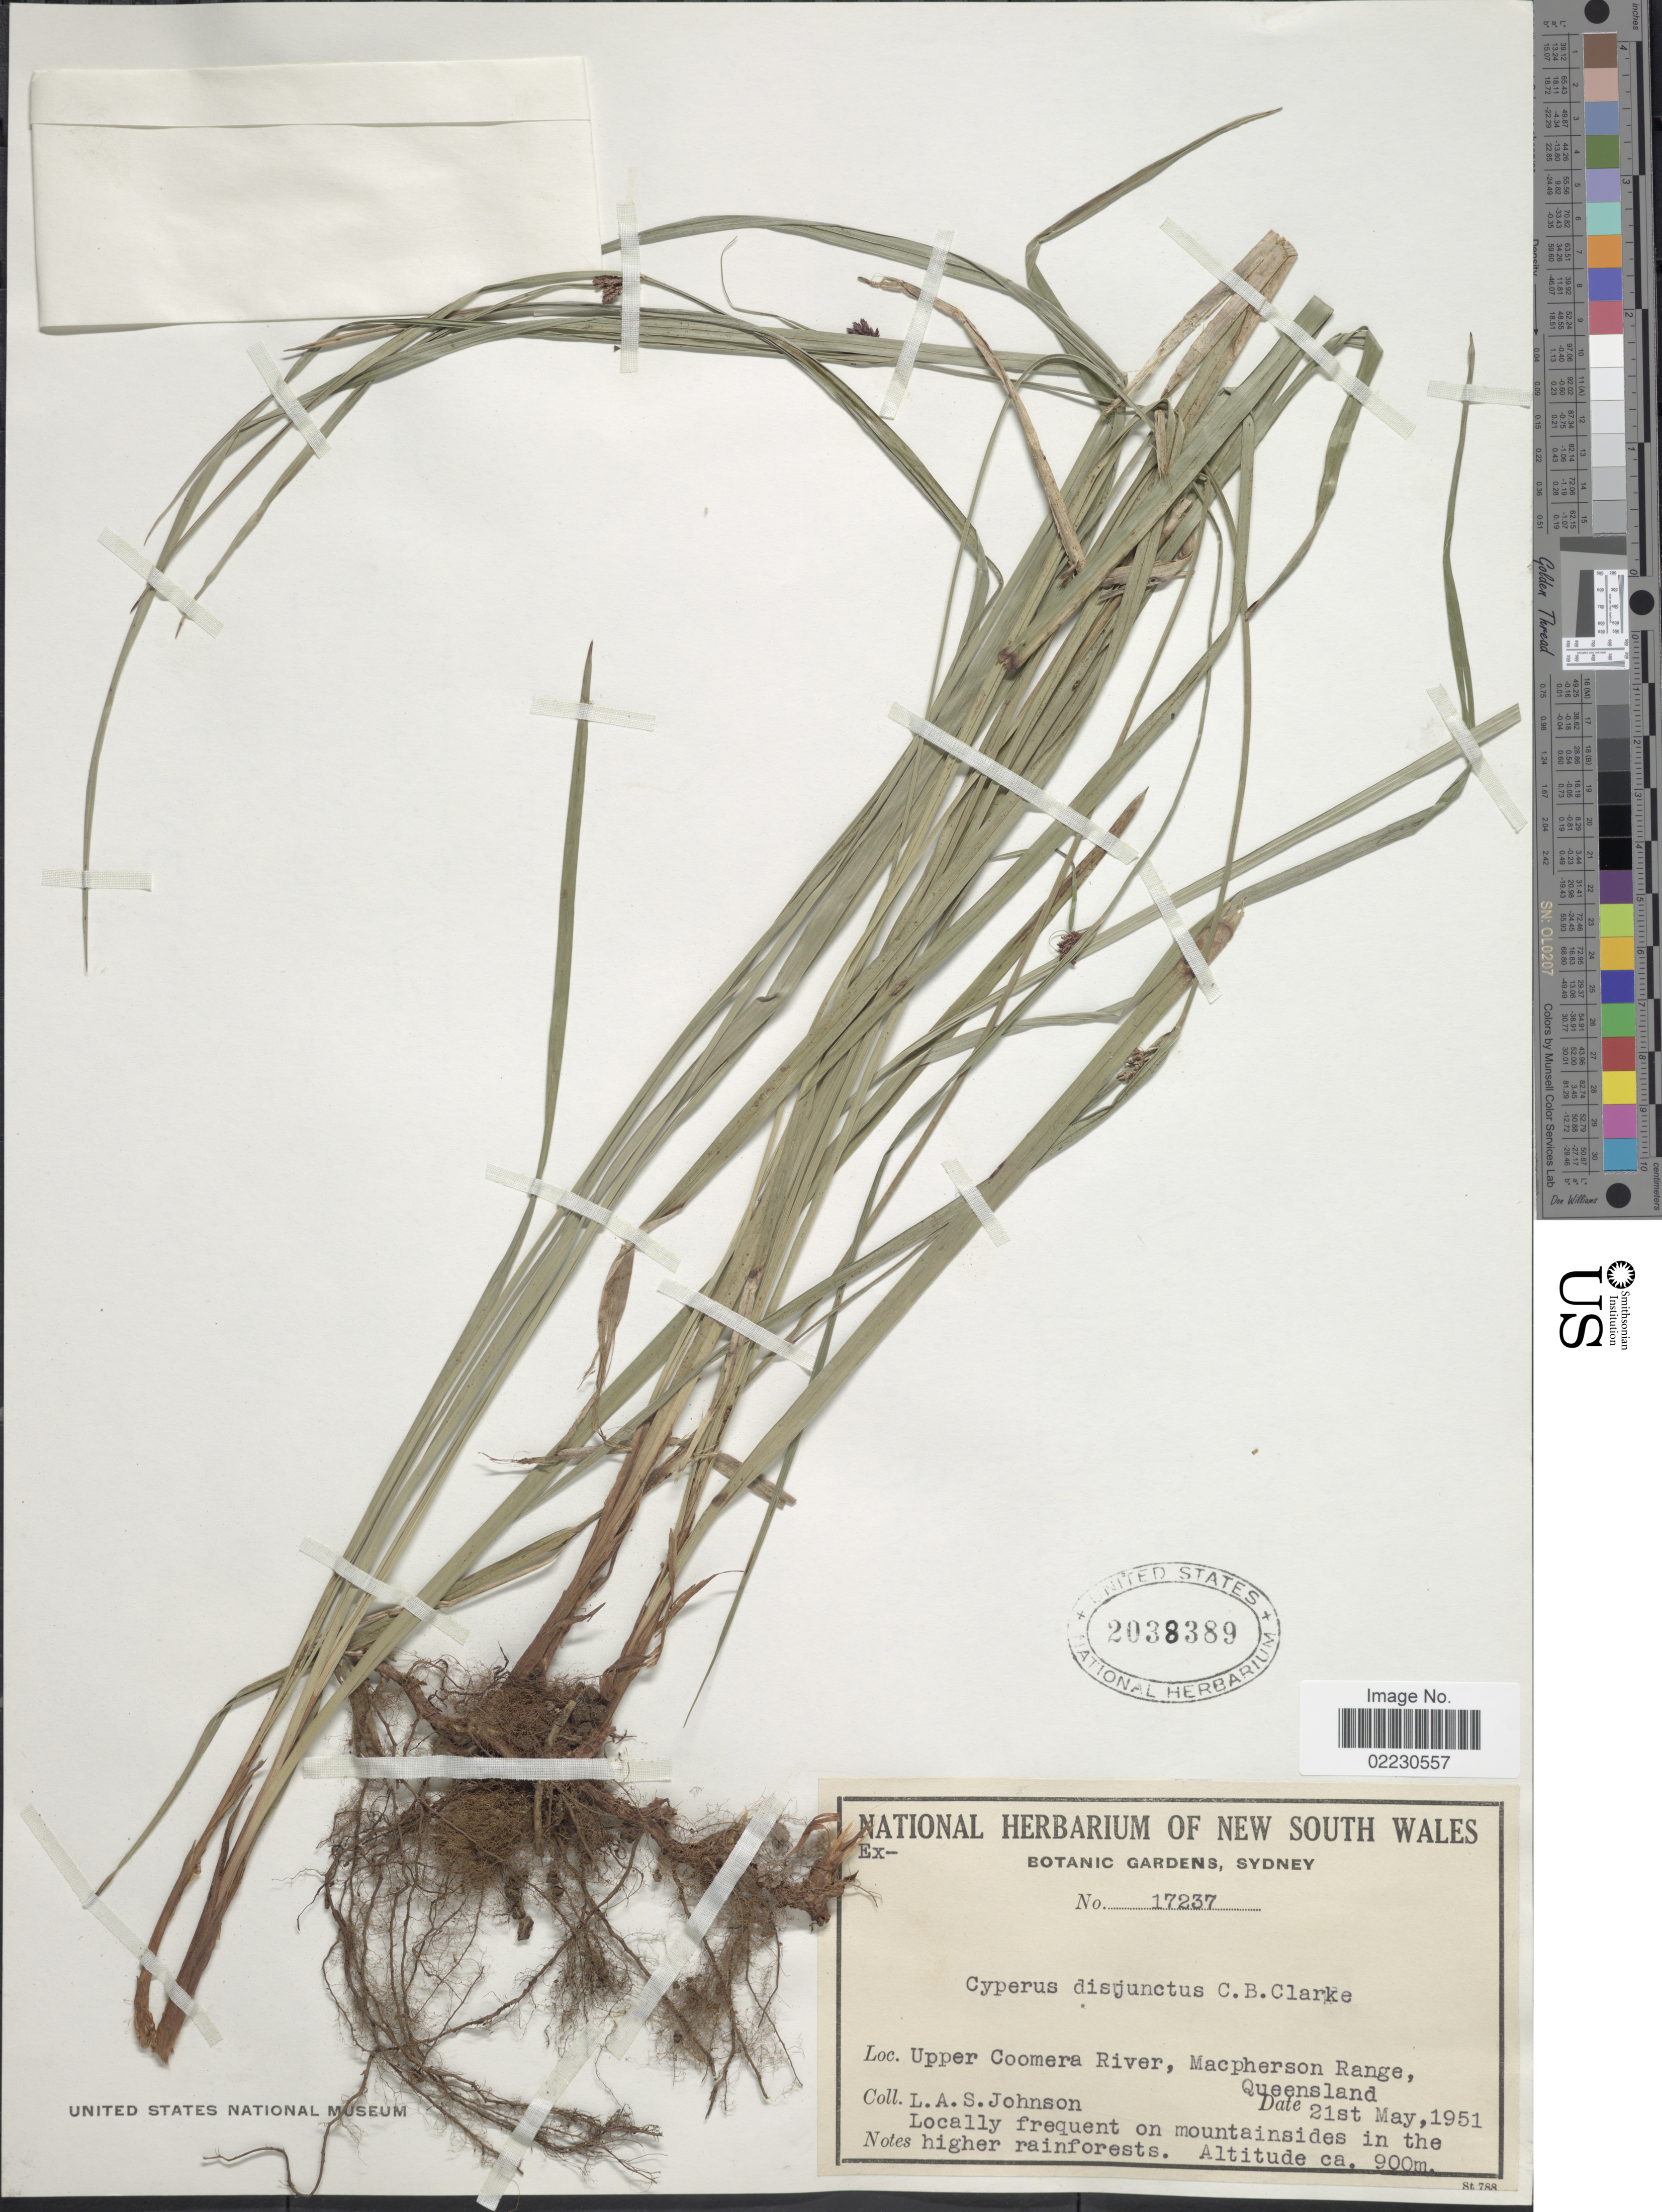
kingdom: Plantae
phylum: Tracheophyta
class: Liliopsida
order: Poales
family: Cyperaceae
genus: Cyperus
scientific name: Cyperus disjunctus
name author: C.B. Clarke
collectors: L. A. S. Johnson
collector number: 17237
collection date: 1951-05-21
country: Australia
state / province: Queensland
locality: Upper Coomera River, Macpherson Range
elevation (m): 900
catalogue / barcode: US 2038389